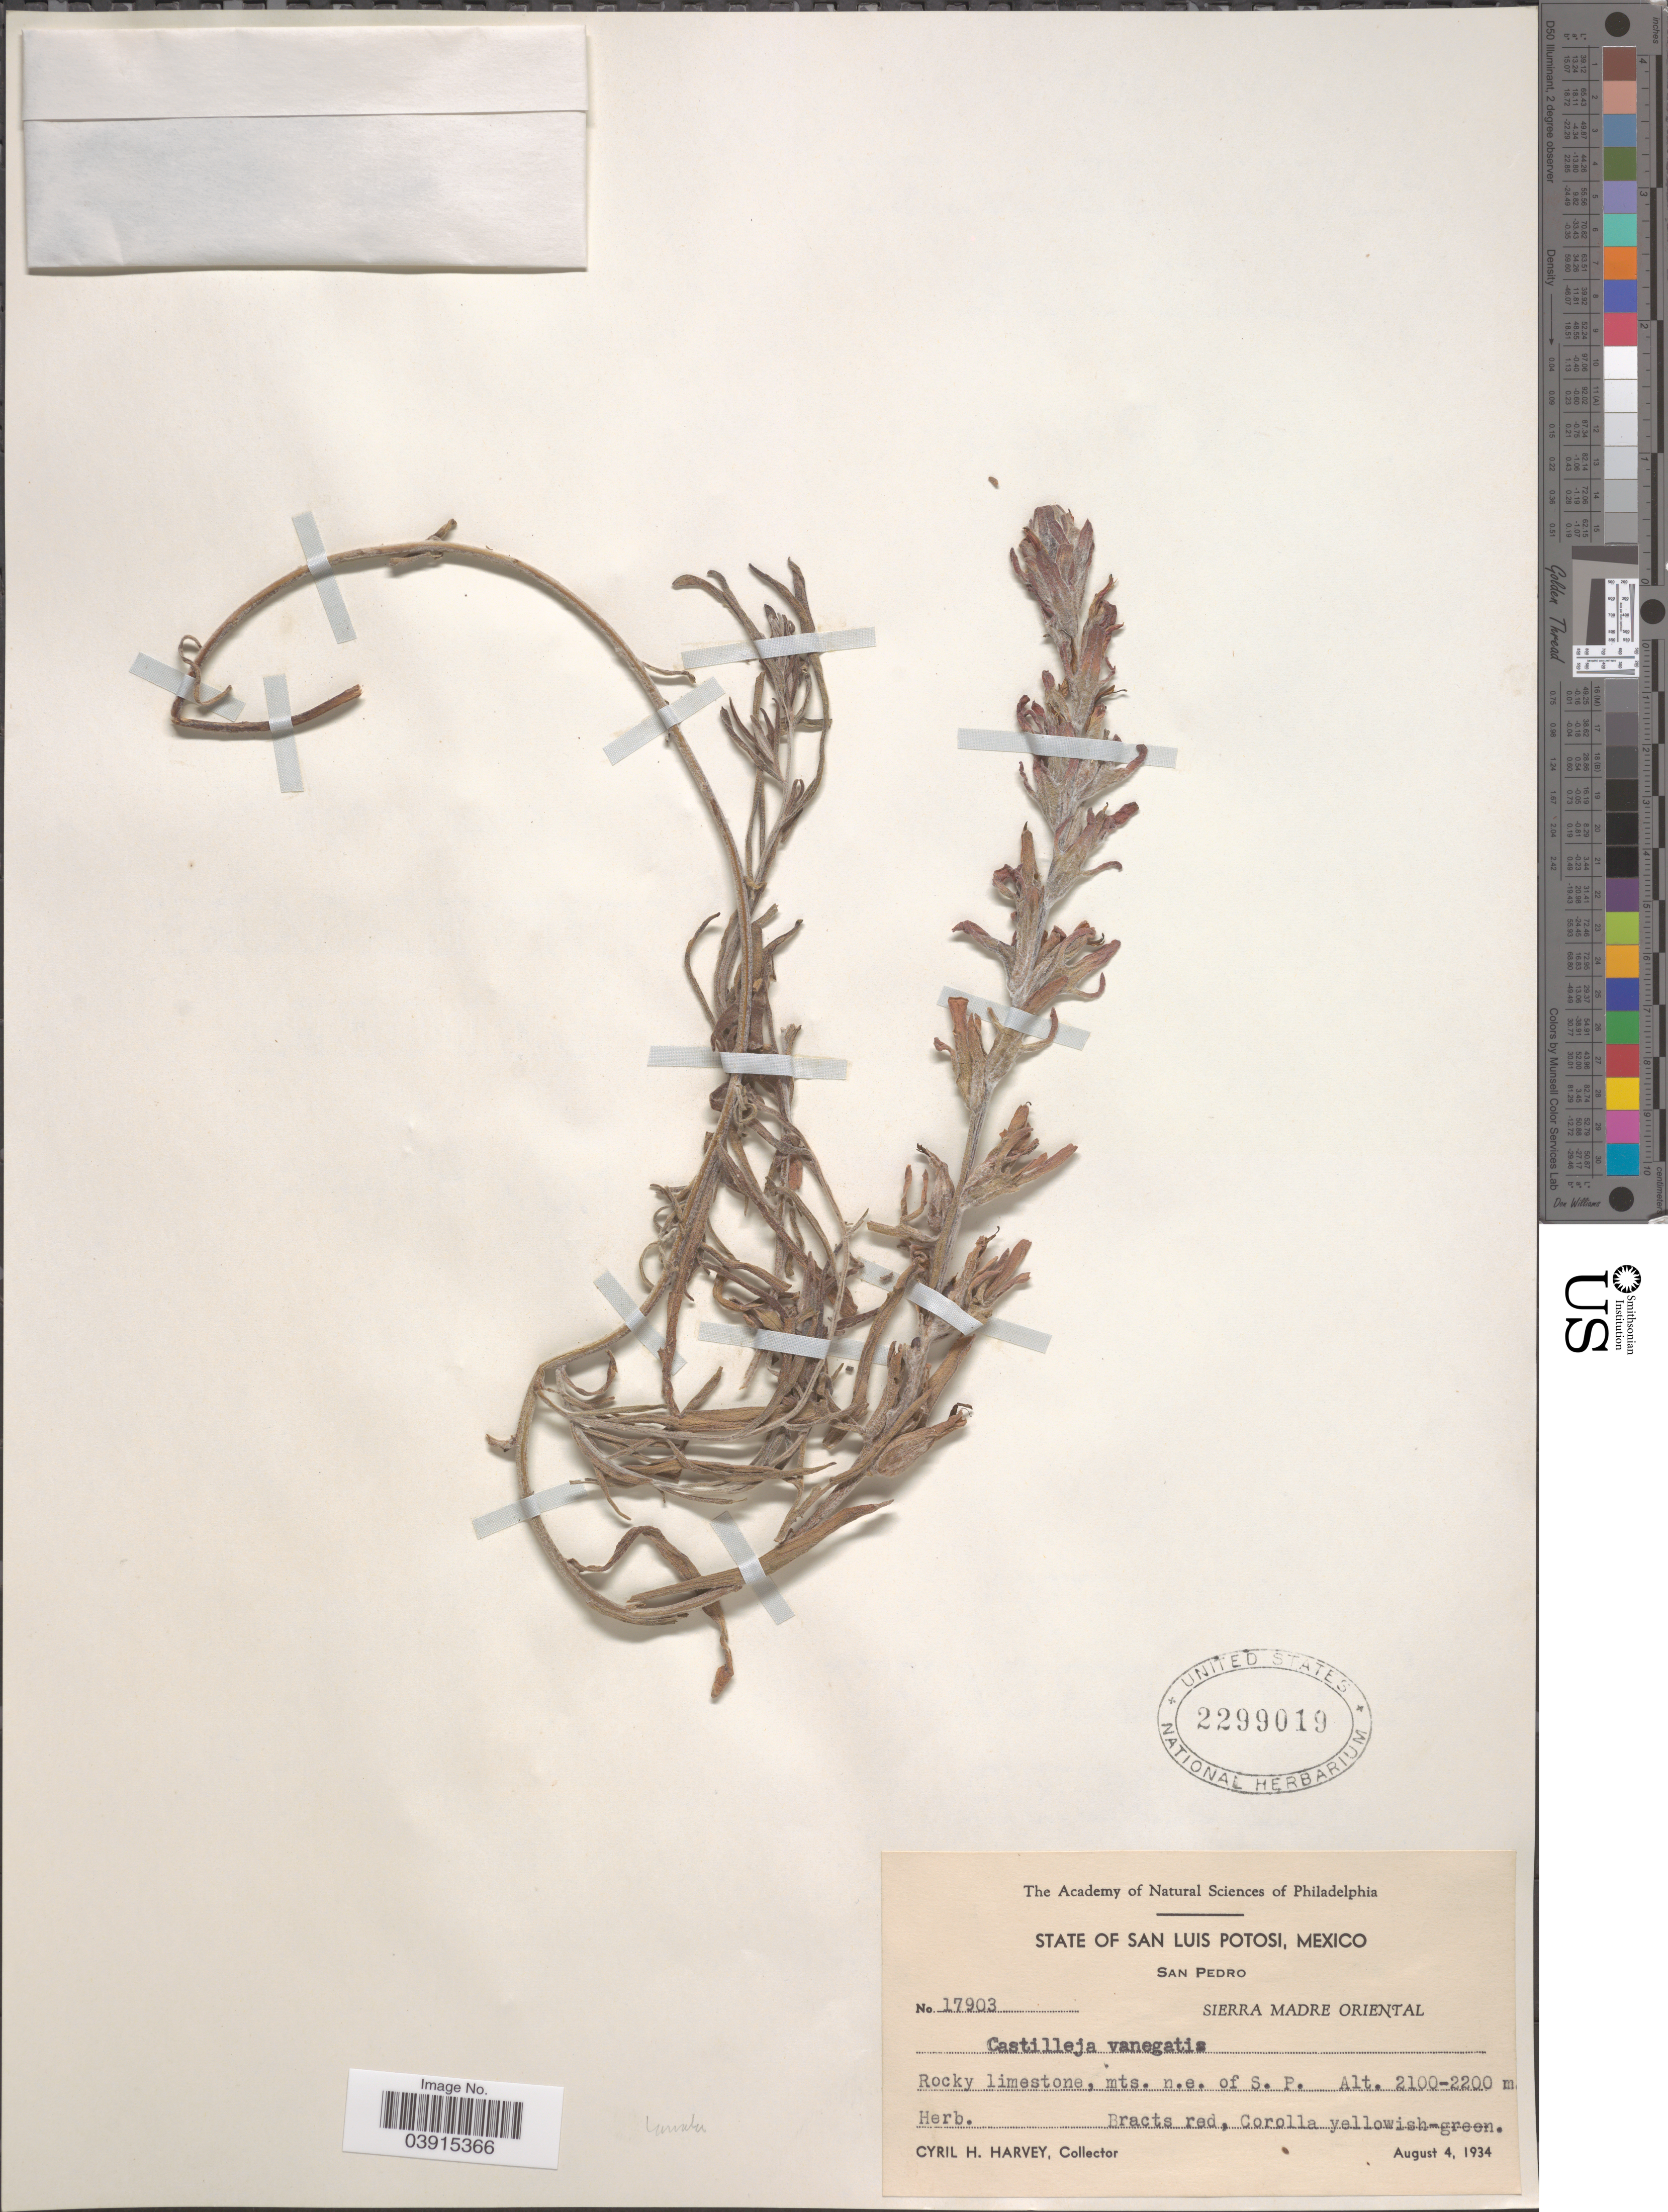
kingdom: Plantae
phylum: Tracheophyta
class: Magnoliopsida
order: Lamiales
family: Orobanchaceae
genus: Castilleja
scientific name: Castilleja lanata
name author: A. Gray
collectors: C. H. Harvey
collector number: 17903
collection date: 1934-08-04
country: Mexico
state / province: San Luis Potosí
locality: San Pedro. Sierra Madre Oriental. Mts. n.e. of S. P.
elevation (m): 2100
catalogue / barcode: US 2299019